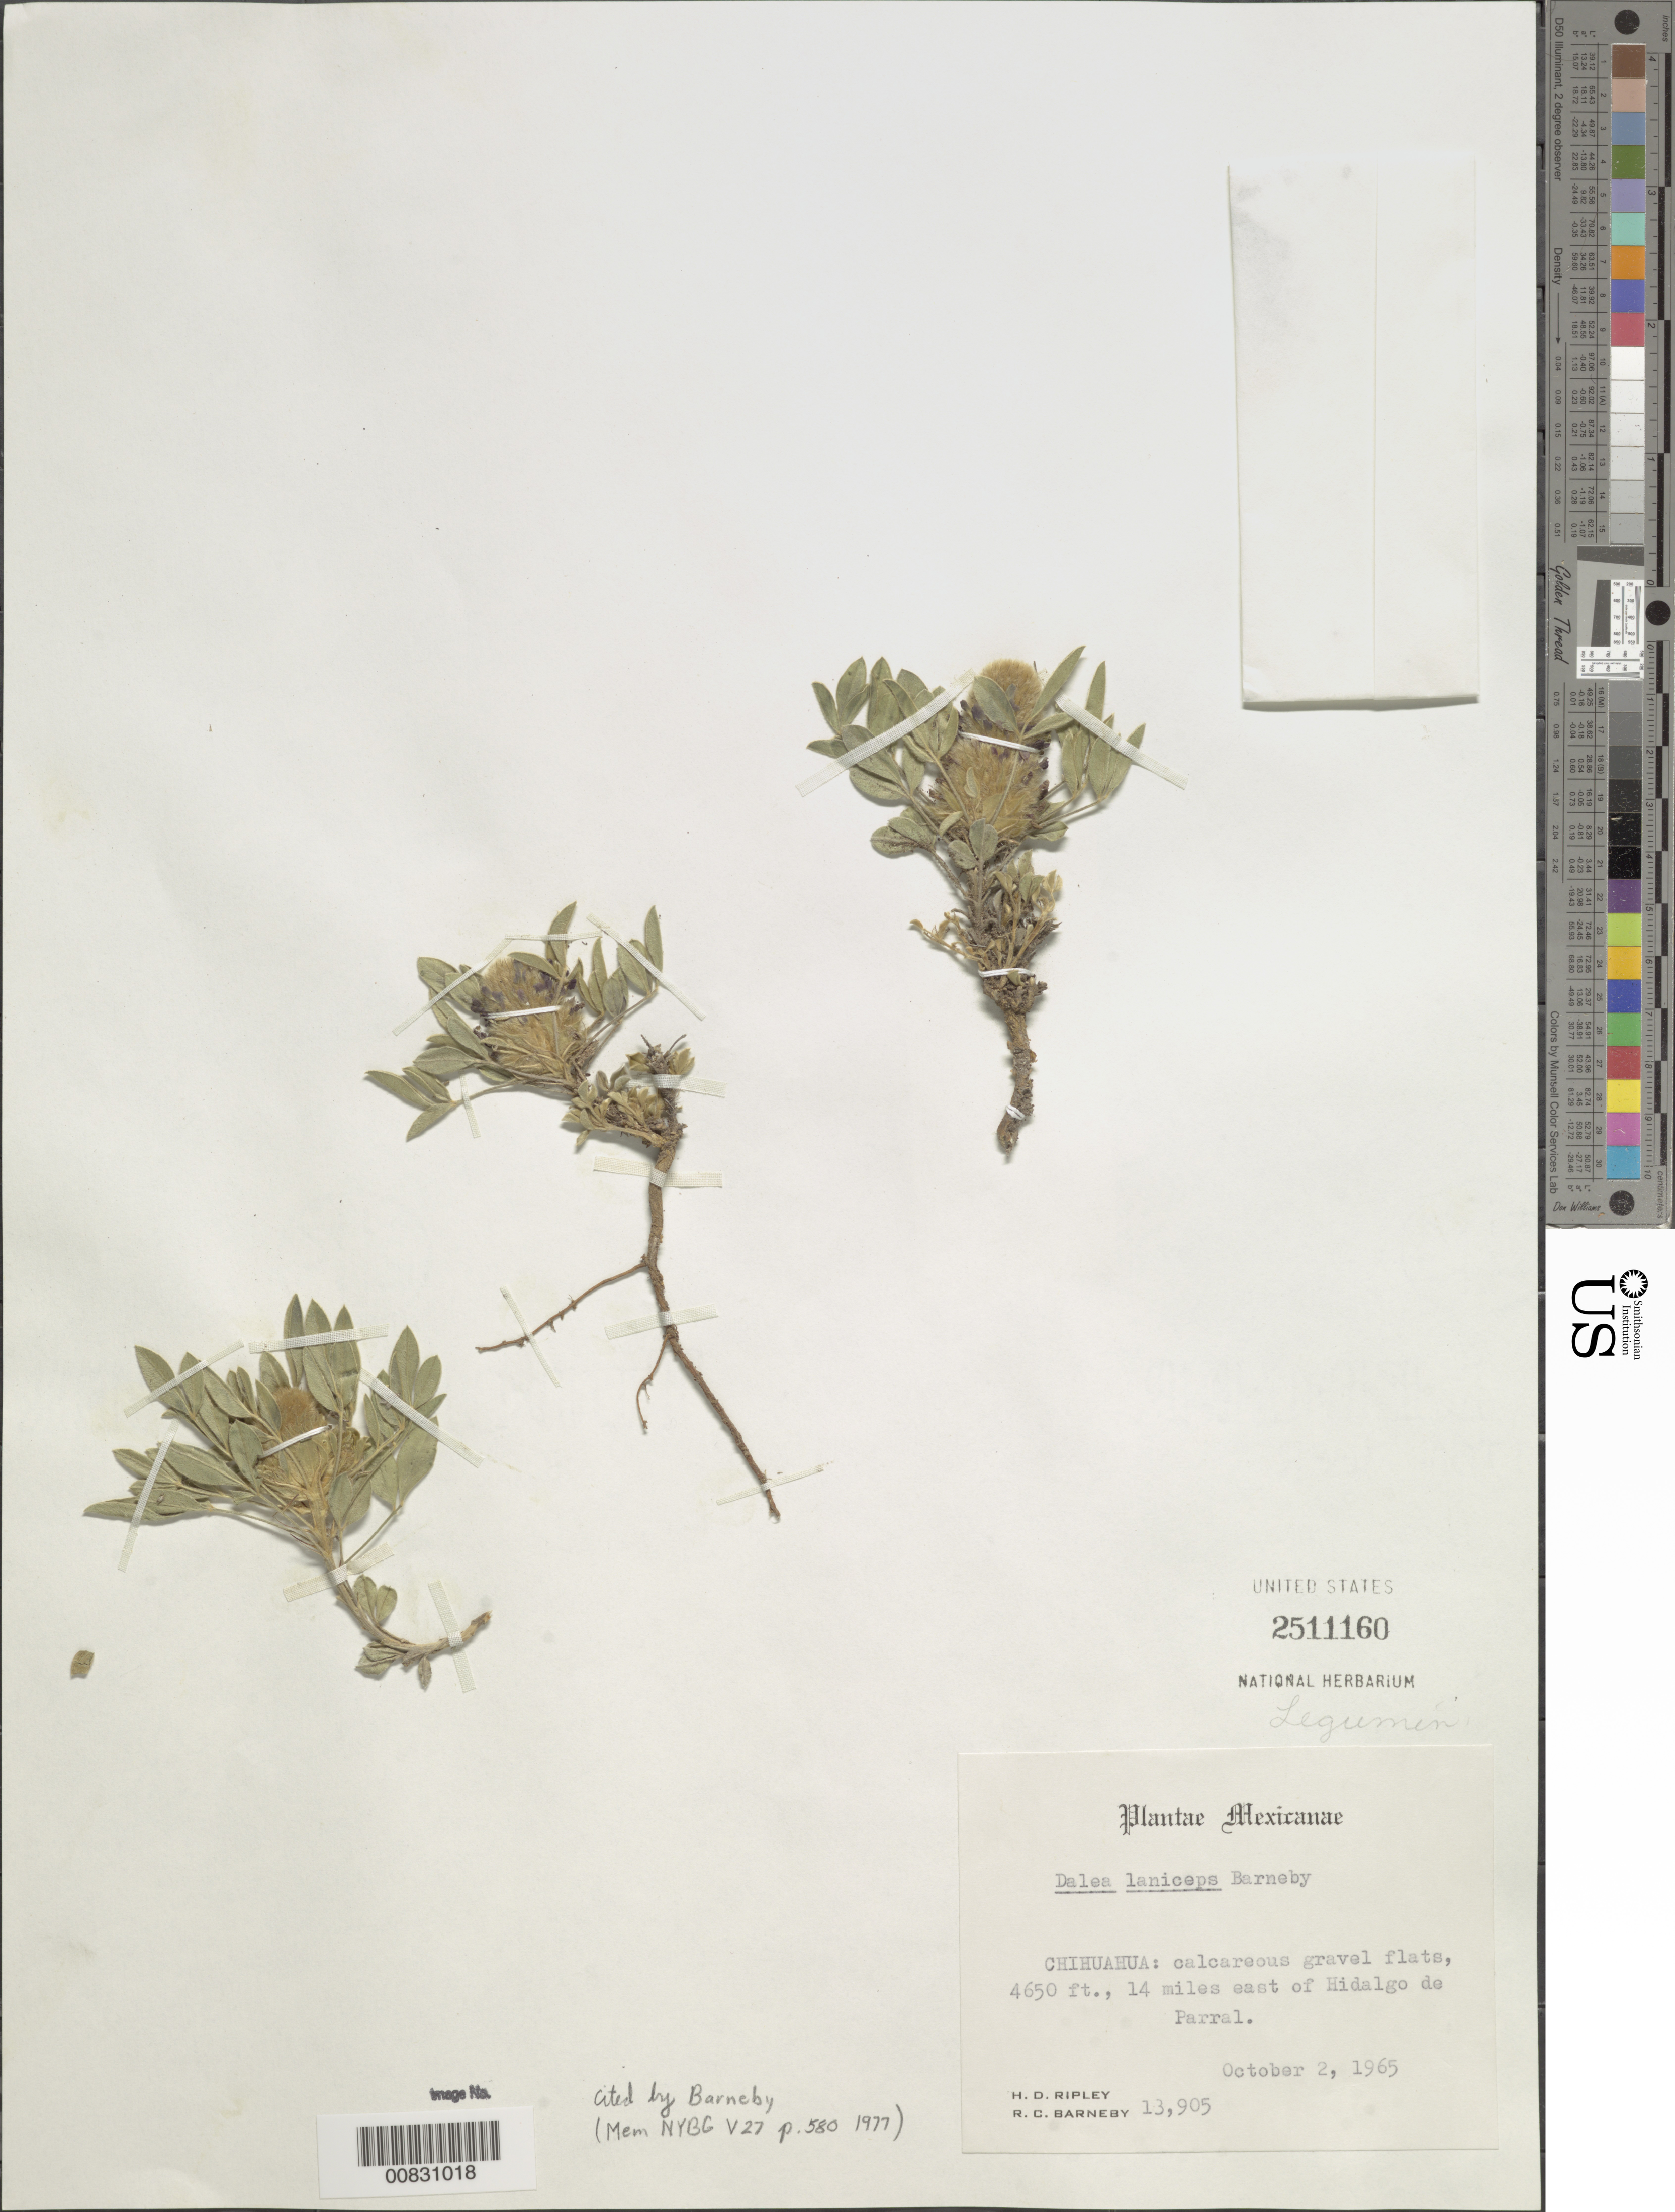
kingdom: Plantae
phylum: Tracheophyta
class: Magnoliopsida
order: Fabales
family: Fabaceae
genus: Dalea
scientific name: Dalea laniceps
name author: Barneby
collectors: H. Ripley & R. C. Barneby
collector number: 13905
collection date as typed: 02 Oct 1965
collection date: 1965-10-02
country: Mexico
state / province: Chihuahua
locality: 14 miles east of Hidalgo de Parral.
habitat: Calcereous gravel flats.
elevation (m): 1417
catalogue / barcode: US 2511160